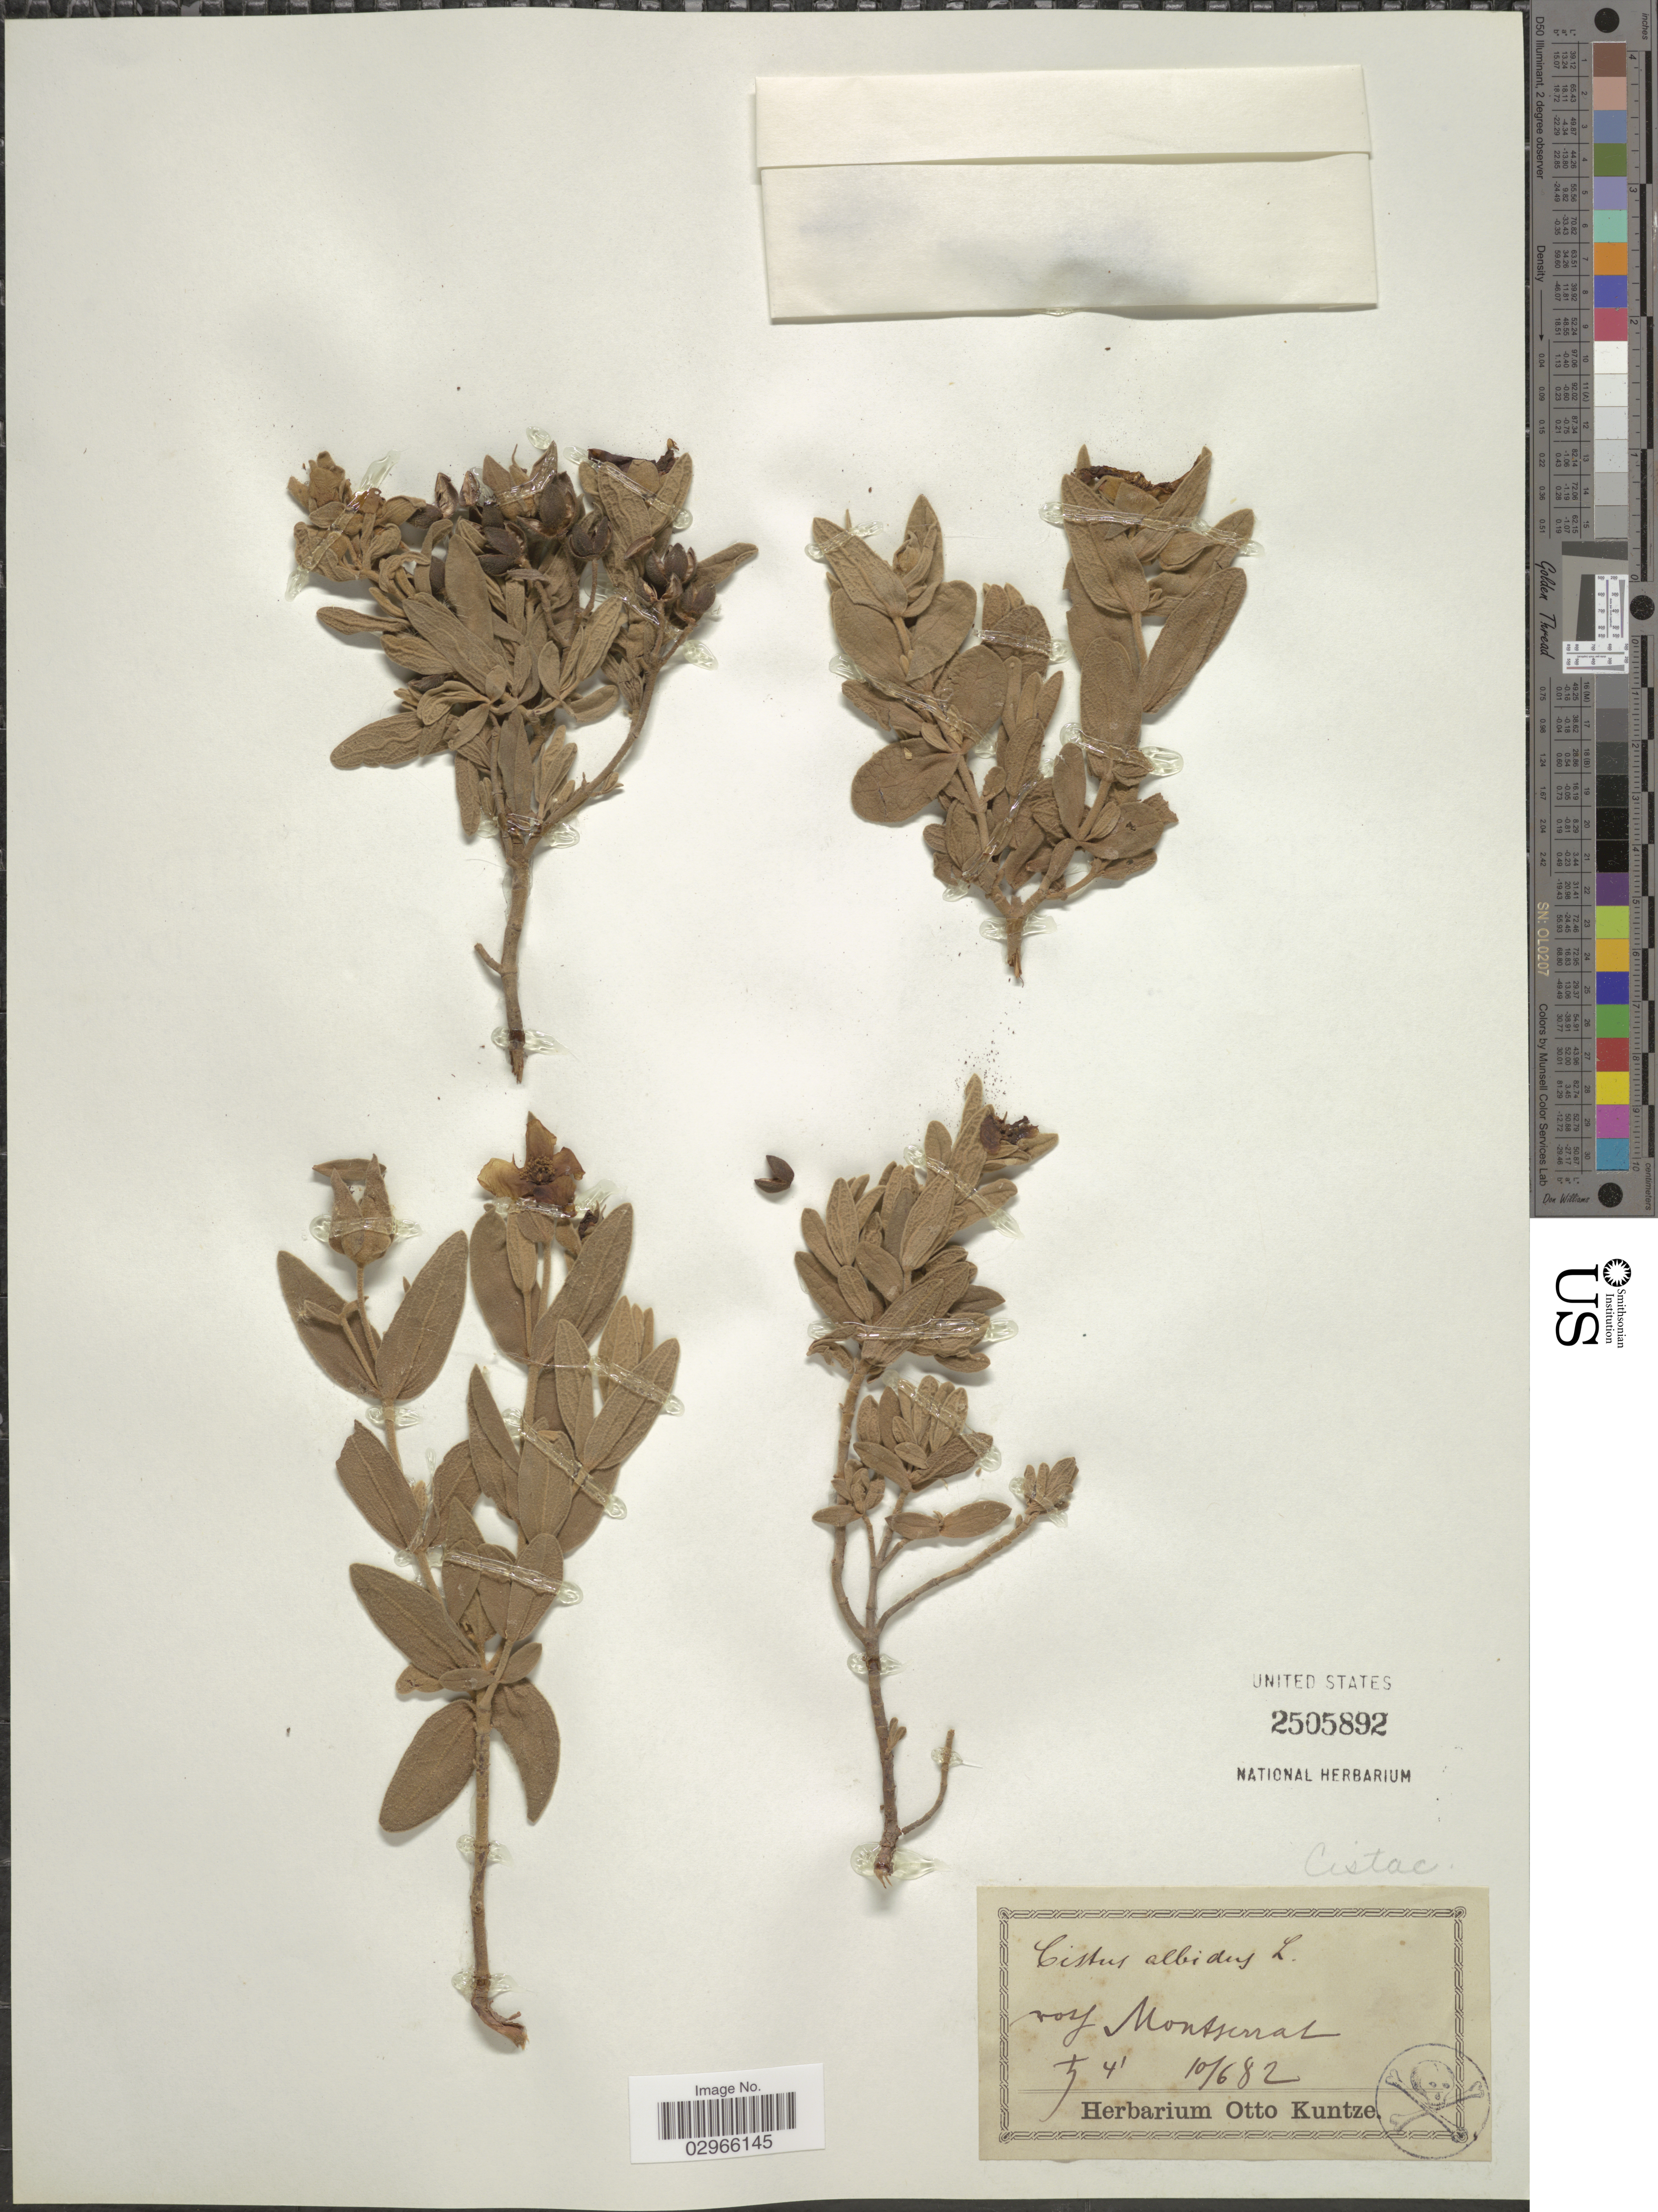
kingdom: Plantae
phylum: Tracheophyta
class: Magnoliopsida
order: Malvales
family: Cistaceae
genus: Cistus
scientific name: Cistus albidus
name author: L.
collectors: ex herb. Otto Kuntze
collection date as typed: Transcribed d/m/y: 10/6/82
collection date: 1882-06-10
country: Spain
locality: Voy [interpreted] Montserrat.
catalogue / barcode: US 2505892